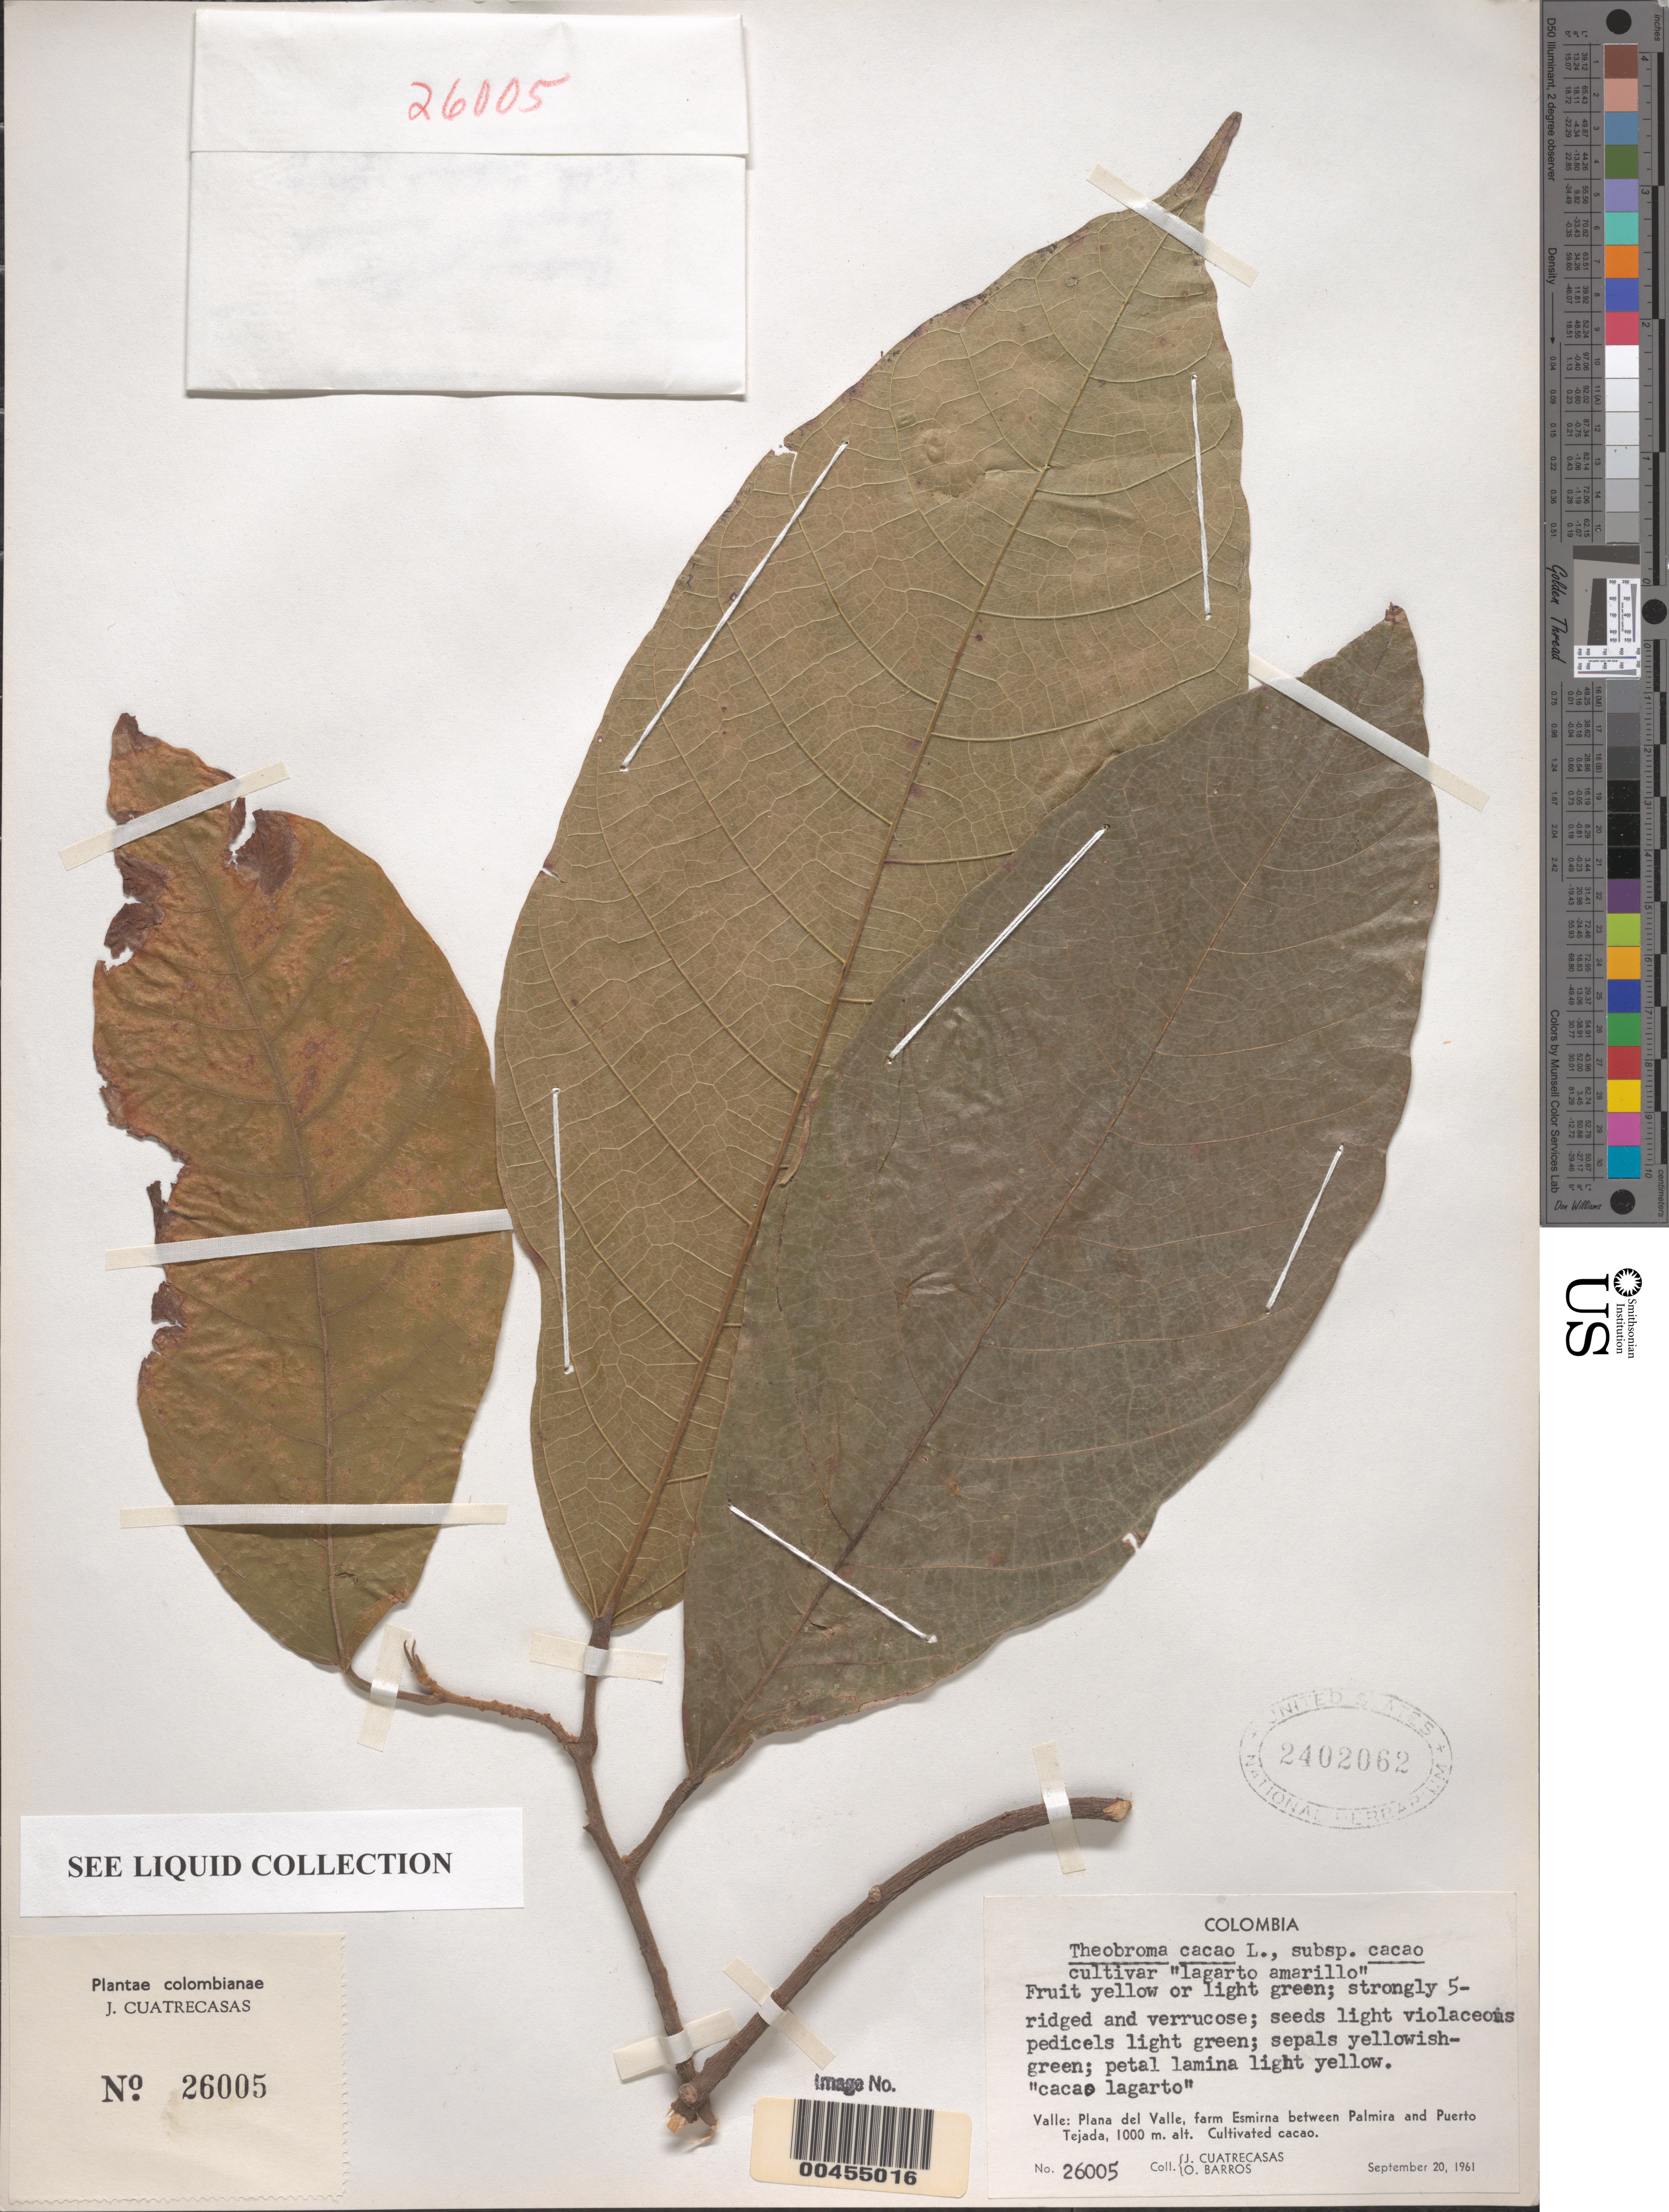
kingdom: Plantae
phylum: Tracheophyta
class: Magnoliopsida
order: Malvales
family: Malvaceae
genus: Theobroma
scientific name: Theobroma cacao subsp. cacao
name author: L.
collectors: J. Cuatrecasas & O. Barros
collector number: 26005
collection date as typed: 20 Sep 1961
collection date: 1961-09-20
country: Colombia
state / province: Valle del Cauca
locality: Plana del Valle, farm Esmirna between Palmira and Puerto Tejada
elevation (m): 1000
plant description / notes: Common name: "cacao lagarto"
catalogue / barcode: US 2402062